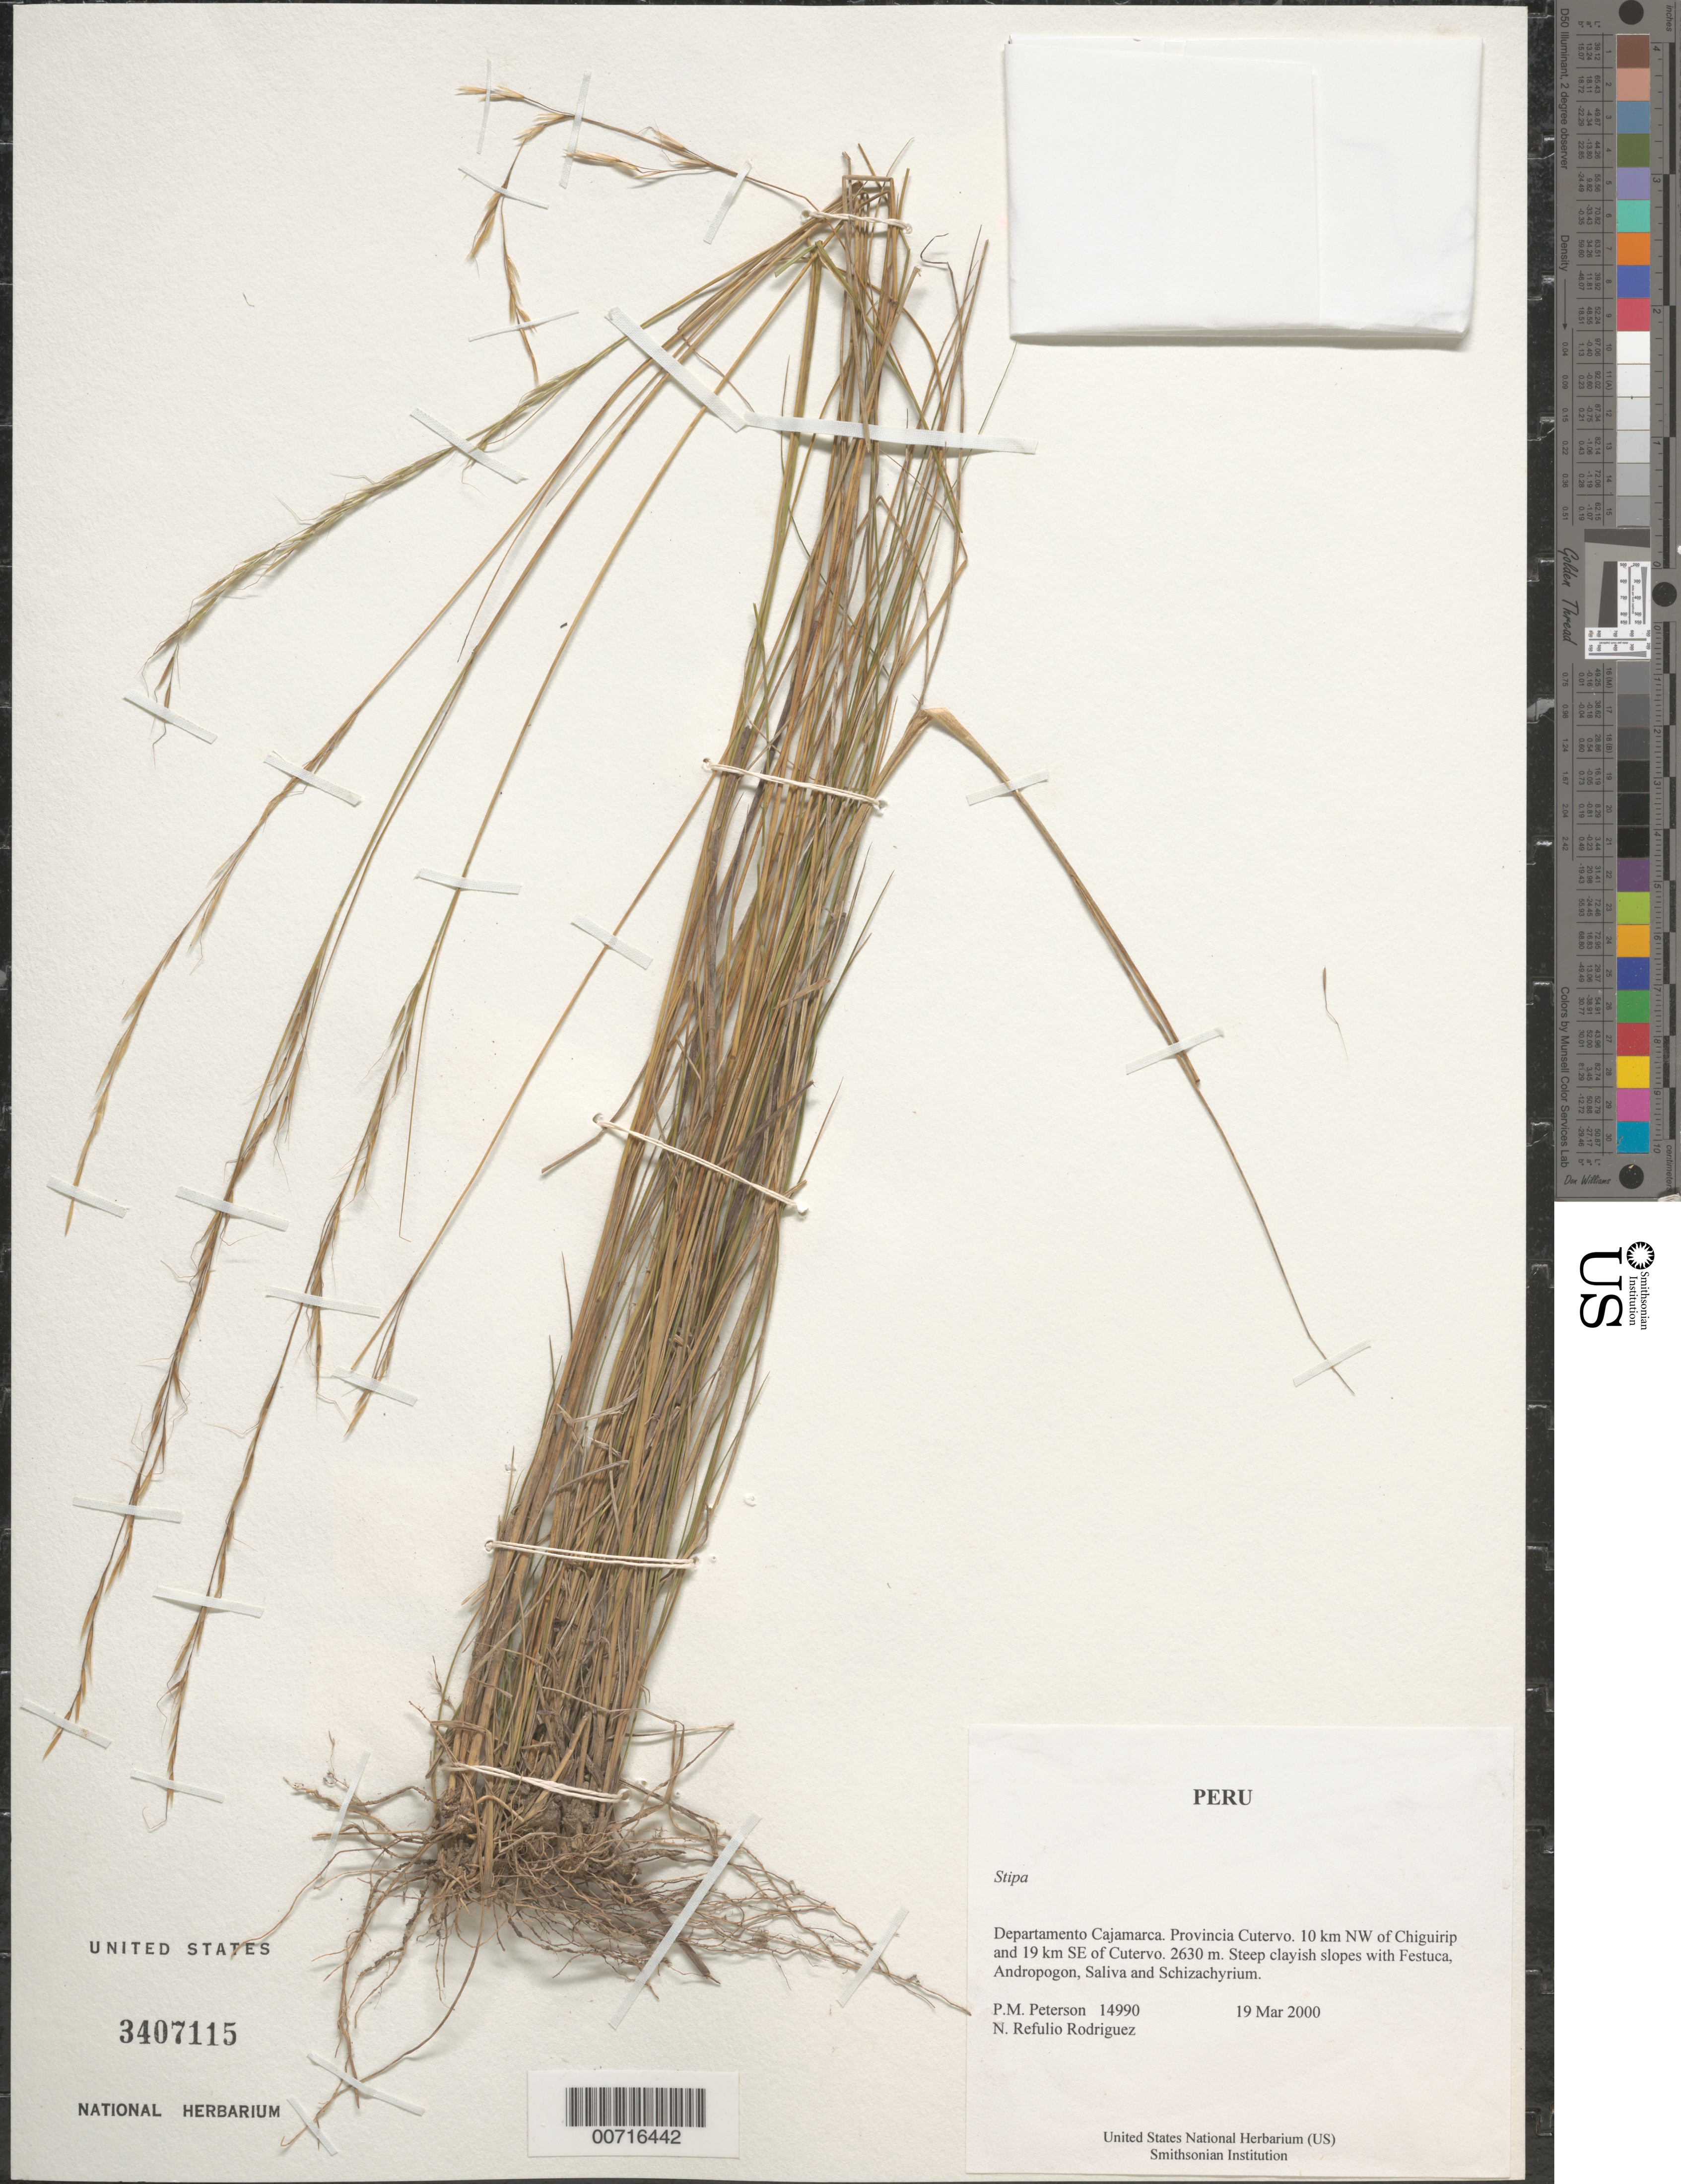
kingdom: Plantae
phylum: Tracheophyta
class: Liliopsida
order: Poales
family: Poaceae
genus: Stipa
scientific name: Stipa sp.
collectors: P. M. Peterson & N. Refulio-Rodríguez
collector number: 14990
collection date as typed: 19 Mar 2000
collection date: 2000-03-19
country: Peru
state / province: Cajamarca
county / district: Cutervo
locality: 10 km NW of Chiguirip and 19 km SE of Cutervo.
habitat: Steep clayish slopes with Festuca, Andropogon, Saliva and Schizachyrium.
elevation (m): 2630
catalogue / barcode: US 3407115